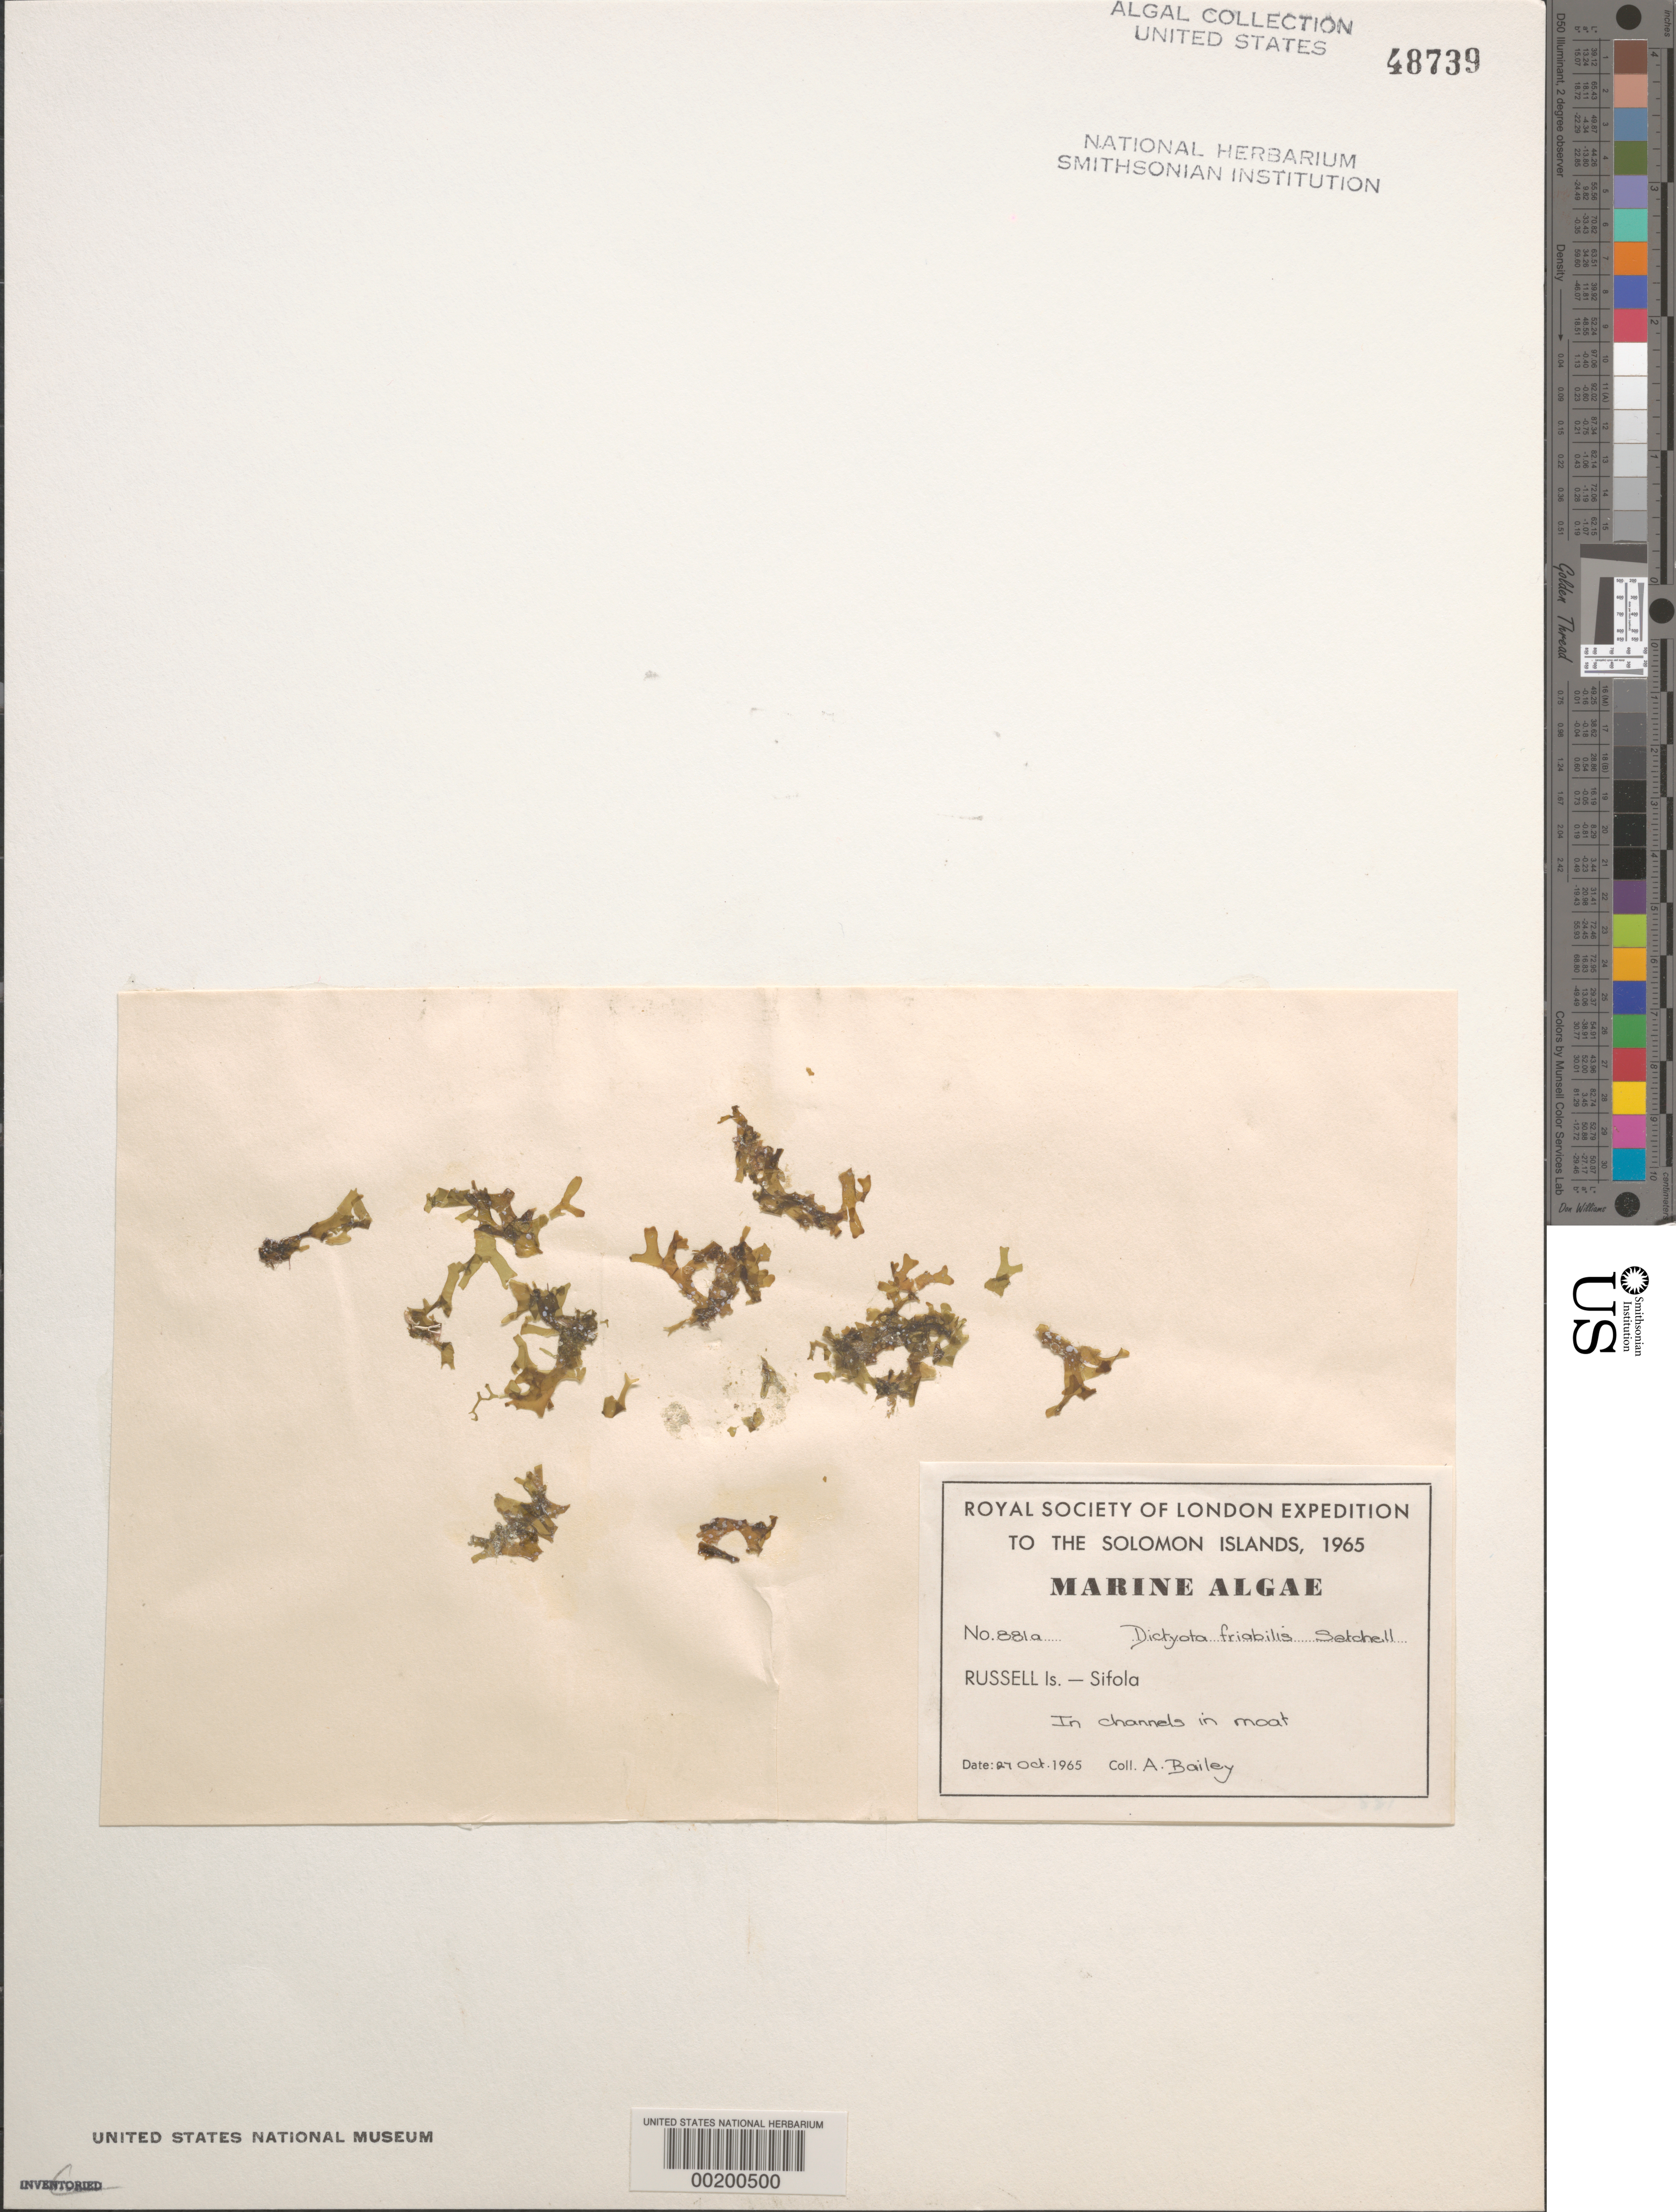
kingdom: Chromista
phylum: Ochrophyta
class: Phaeophyceae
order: Dictyotales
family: Dictyotaceae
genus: Dictyota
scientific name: Dictyota friabilis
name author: Setch.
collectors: A. Bailey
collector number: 881a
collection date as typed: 27 Oct 1965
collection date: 1965-10-27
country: Solomon Islands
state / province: Central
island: Mbanika [Banika]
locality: Sifola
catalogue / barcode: US 48739